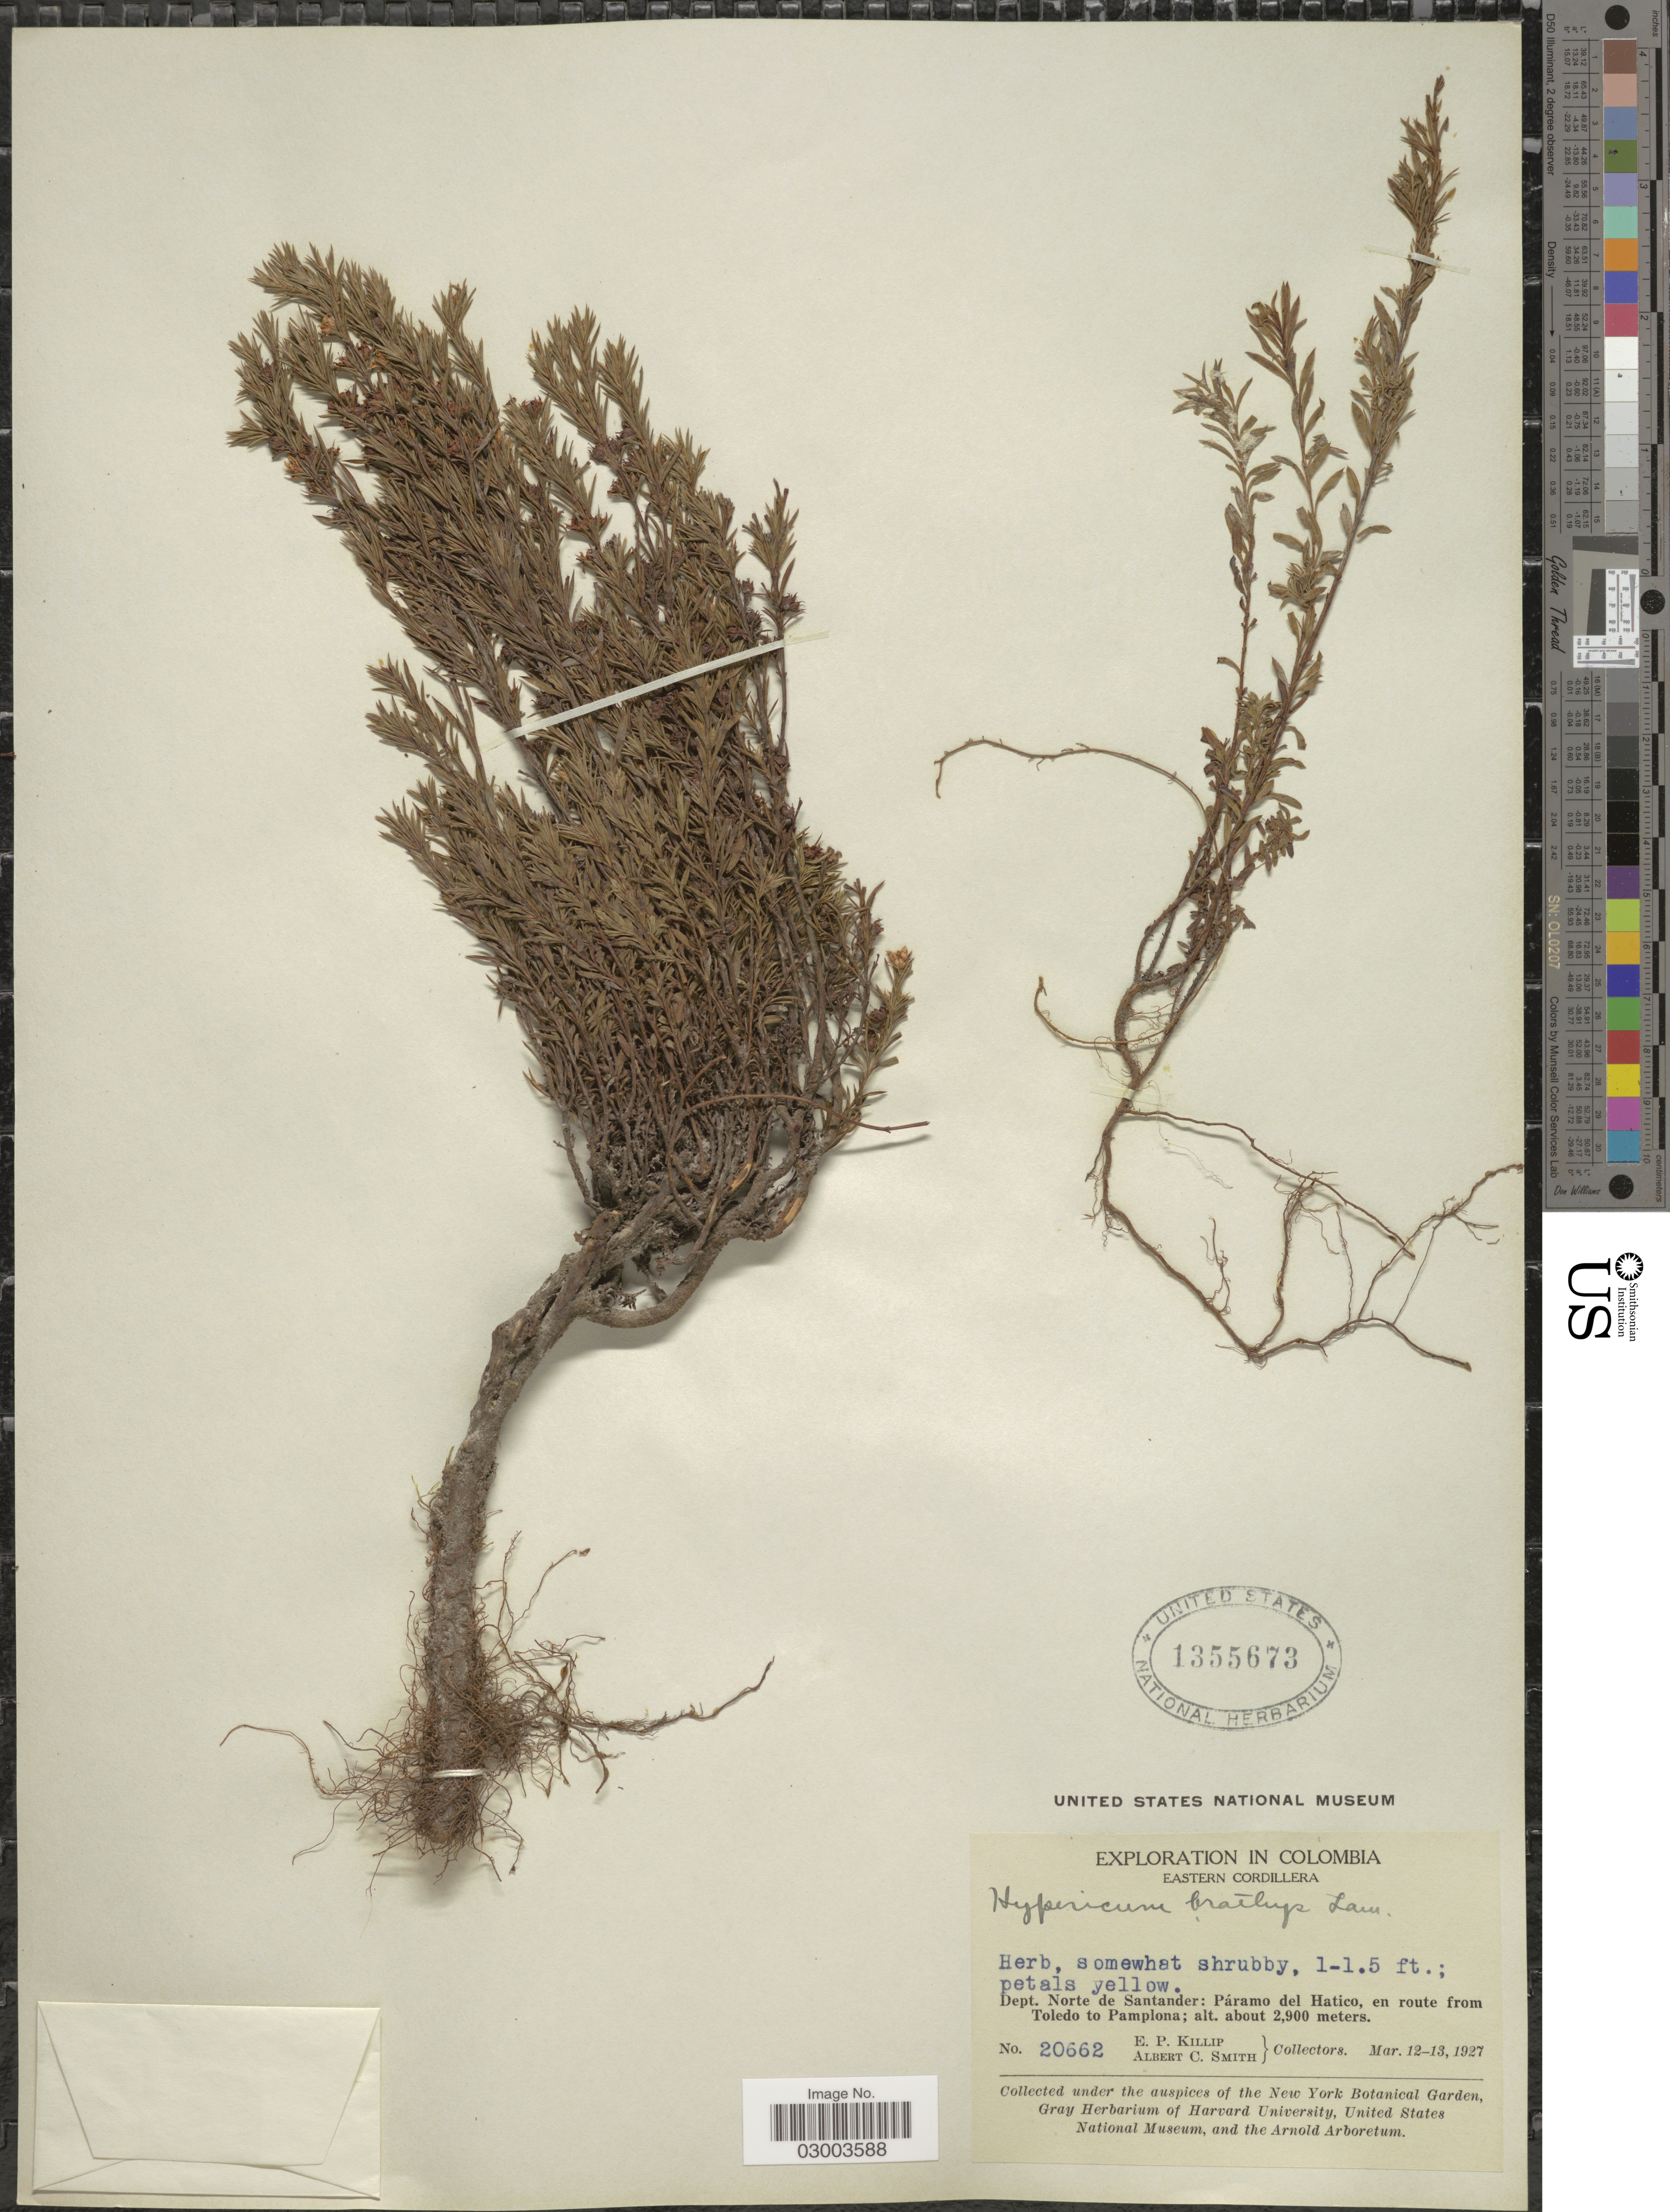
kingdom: Plantae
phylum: Tracheophyta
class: Magnoliopsida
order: Malpighiales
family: Hypericaceae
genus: Hypericum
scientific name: Hypericum juniperinum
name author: Kunth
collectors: E. P. Killip & A. C. Smith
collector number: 20662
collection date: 1927-03-12/1927-03-13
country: Colombia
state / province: Norte de Santander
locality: Eastern Cordillera. Dept. Norte de Santander: Páramo del Hatico, en route from Toledo to Pamplona.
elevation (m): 2900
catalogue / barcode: US 1355673